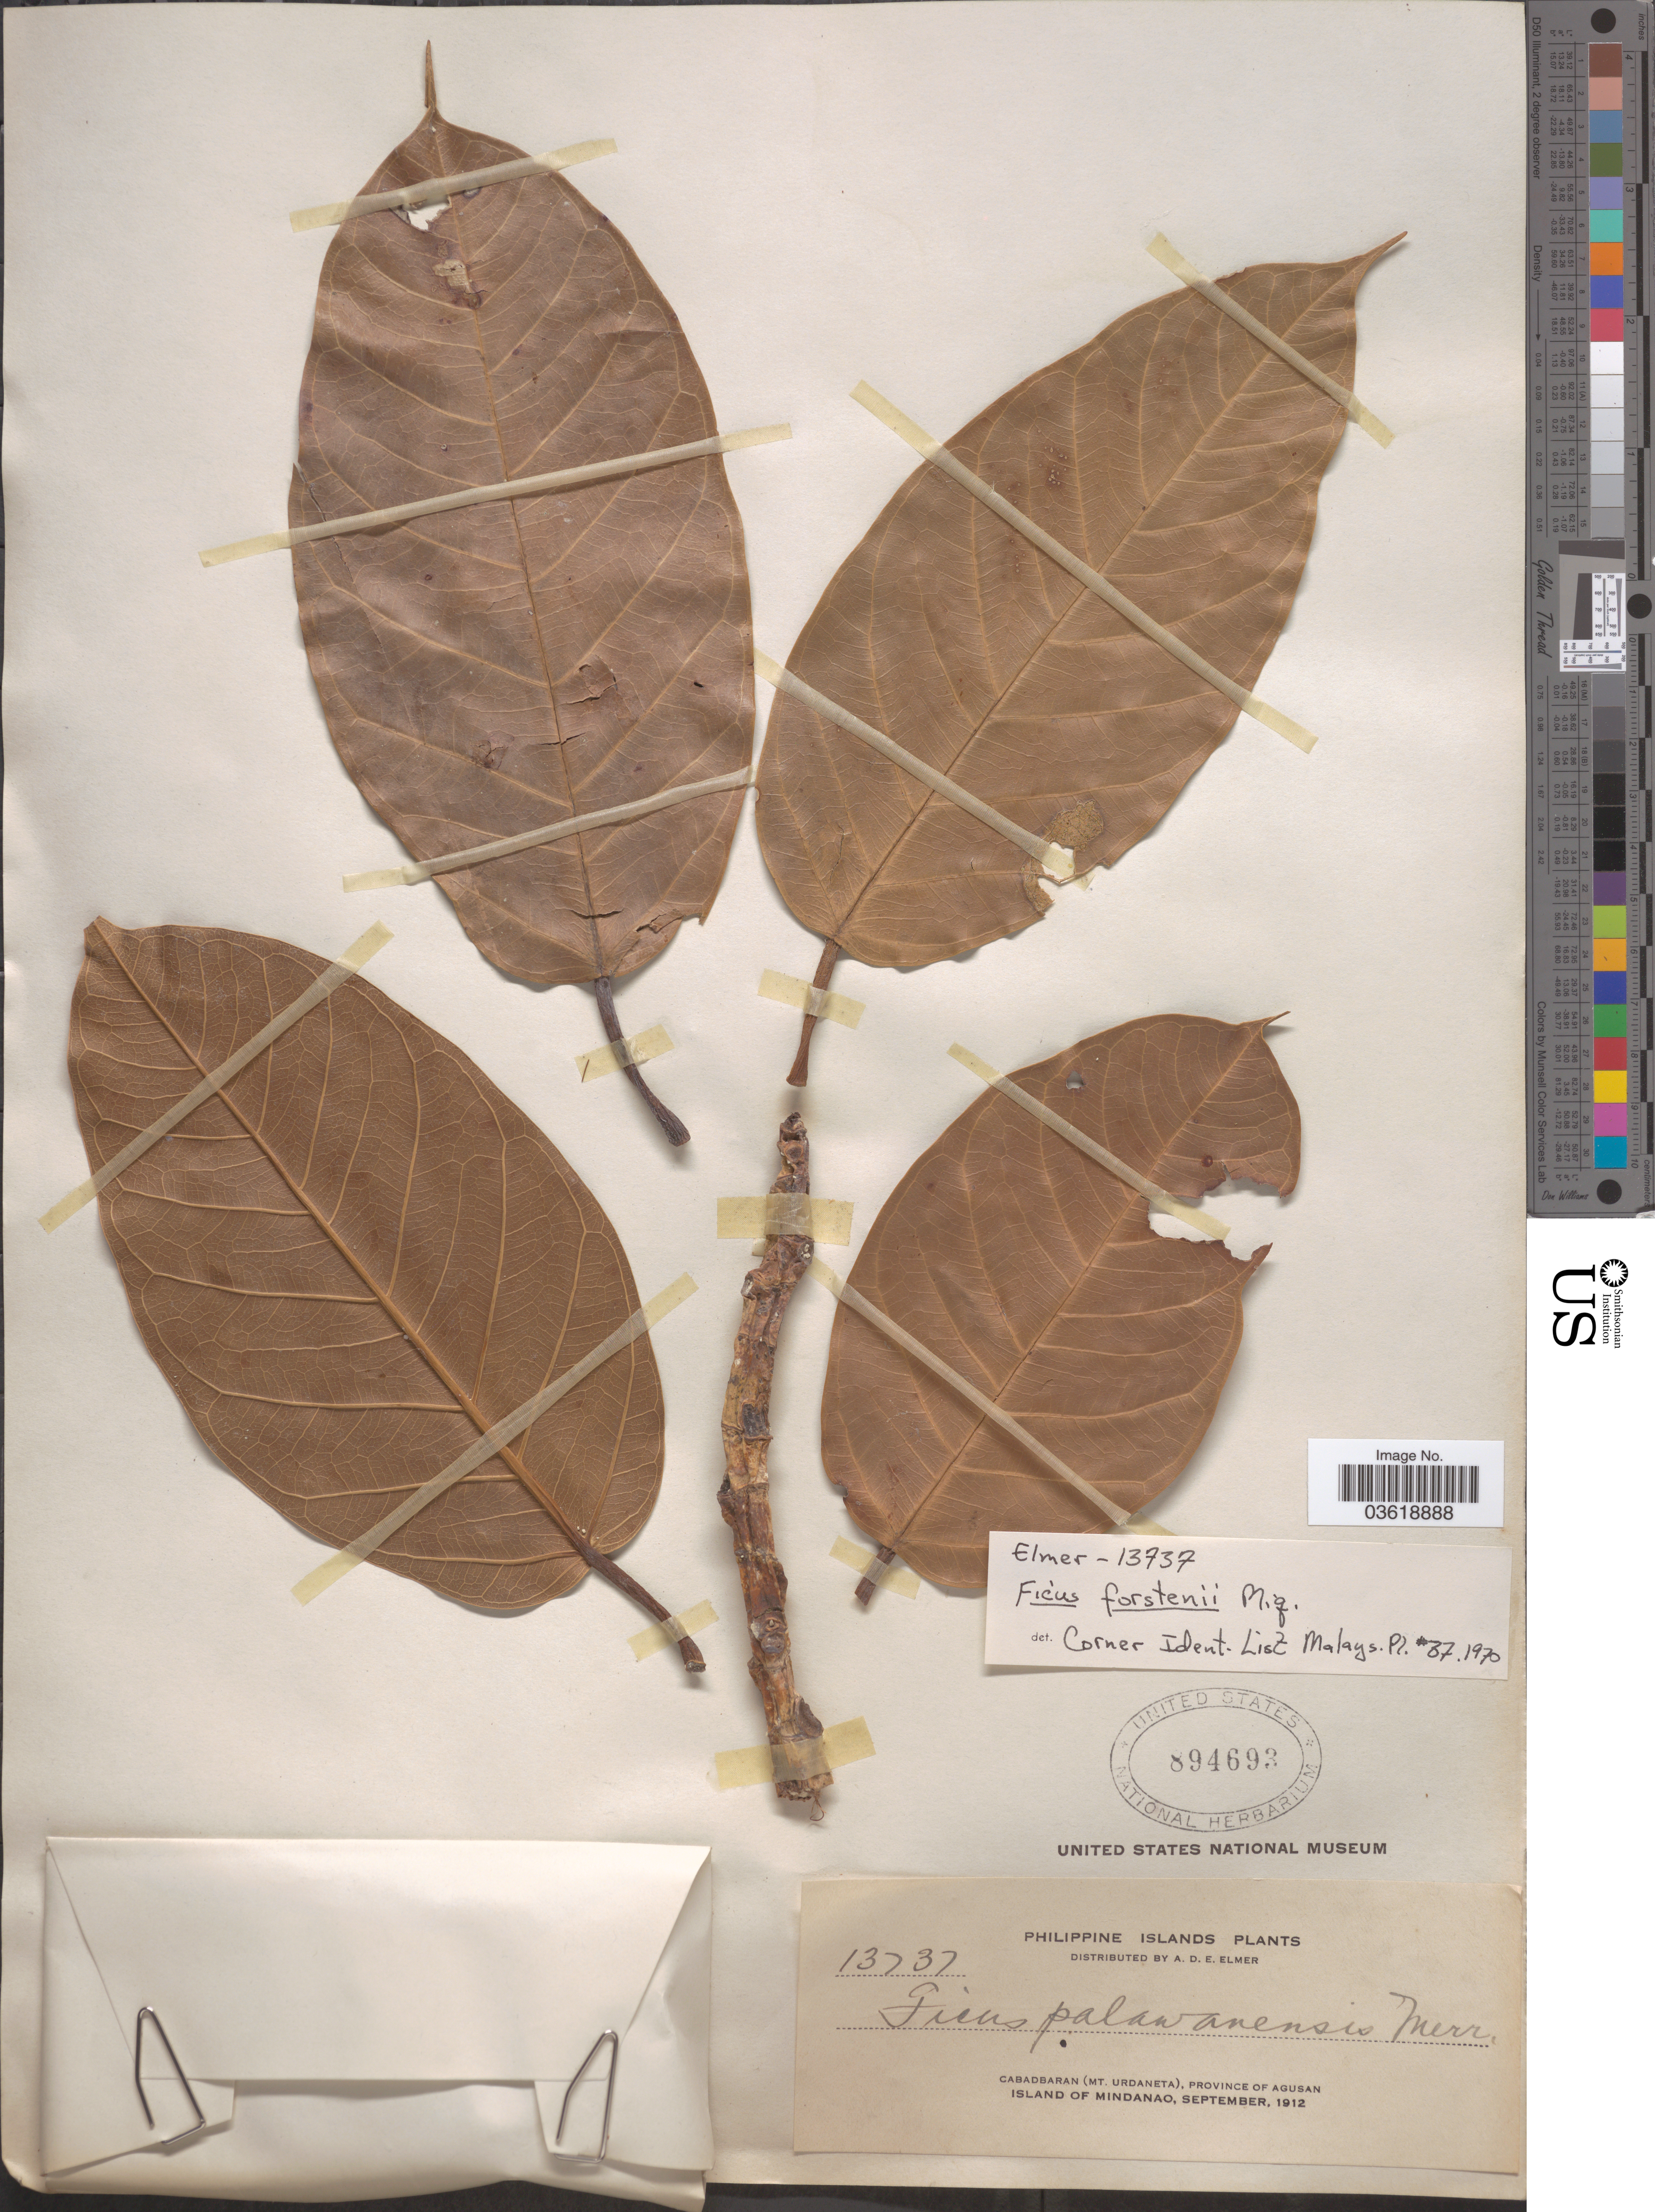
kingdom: Plantae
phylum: Tracheophyta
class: Magnoliopsida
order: Rosales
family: Moraceae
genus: Ficus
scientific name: Ficus forstenii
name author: Miq.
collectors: A. D. E. Elmer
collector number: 13737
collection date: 1912-09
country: Philippines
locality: Cabadbaran (Mt. Urdaneta), Province of Agusan. Island of Mindanao.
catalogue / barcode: US 894693